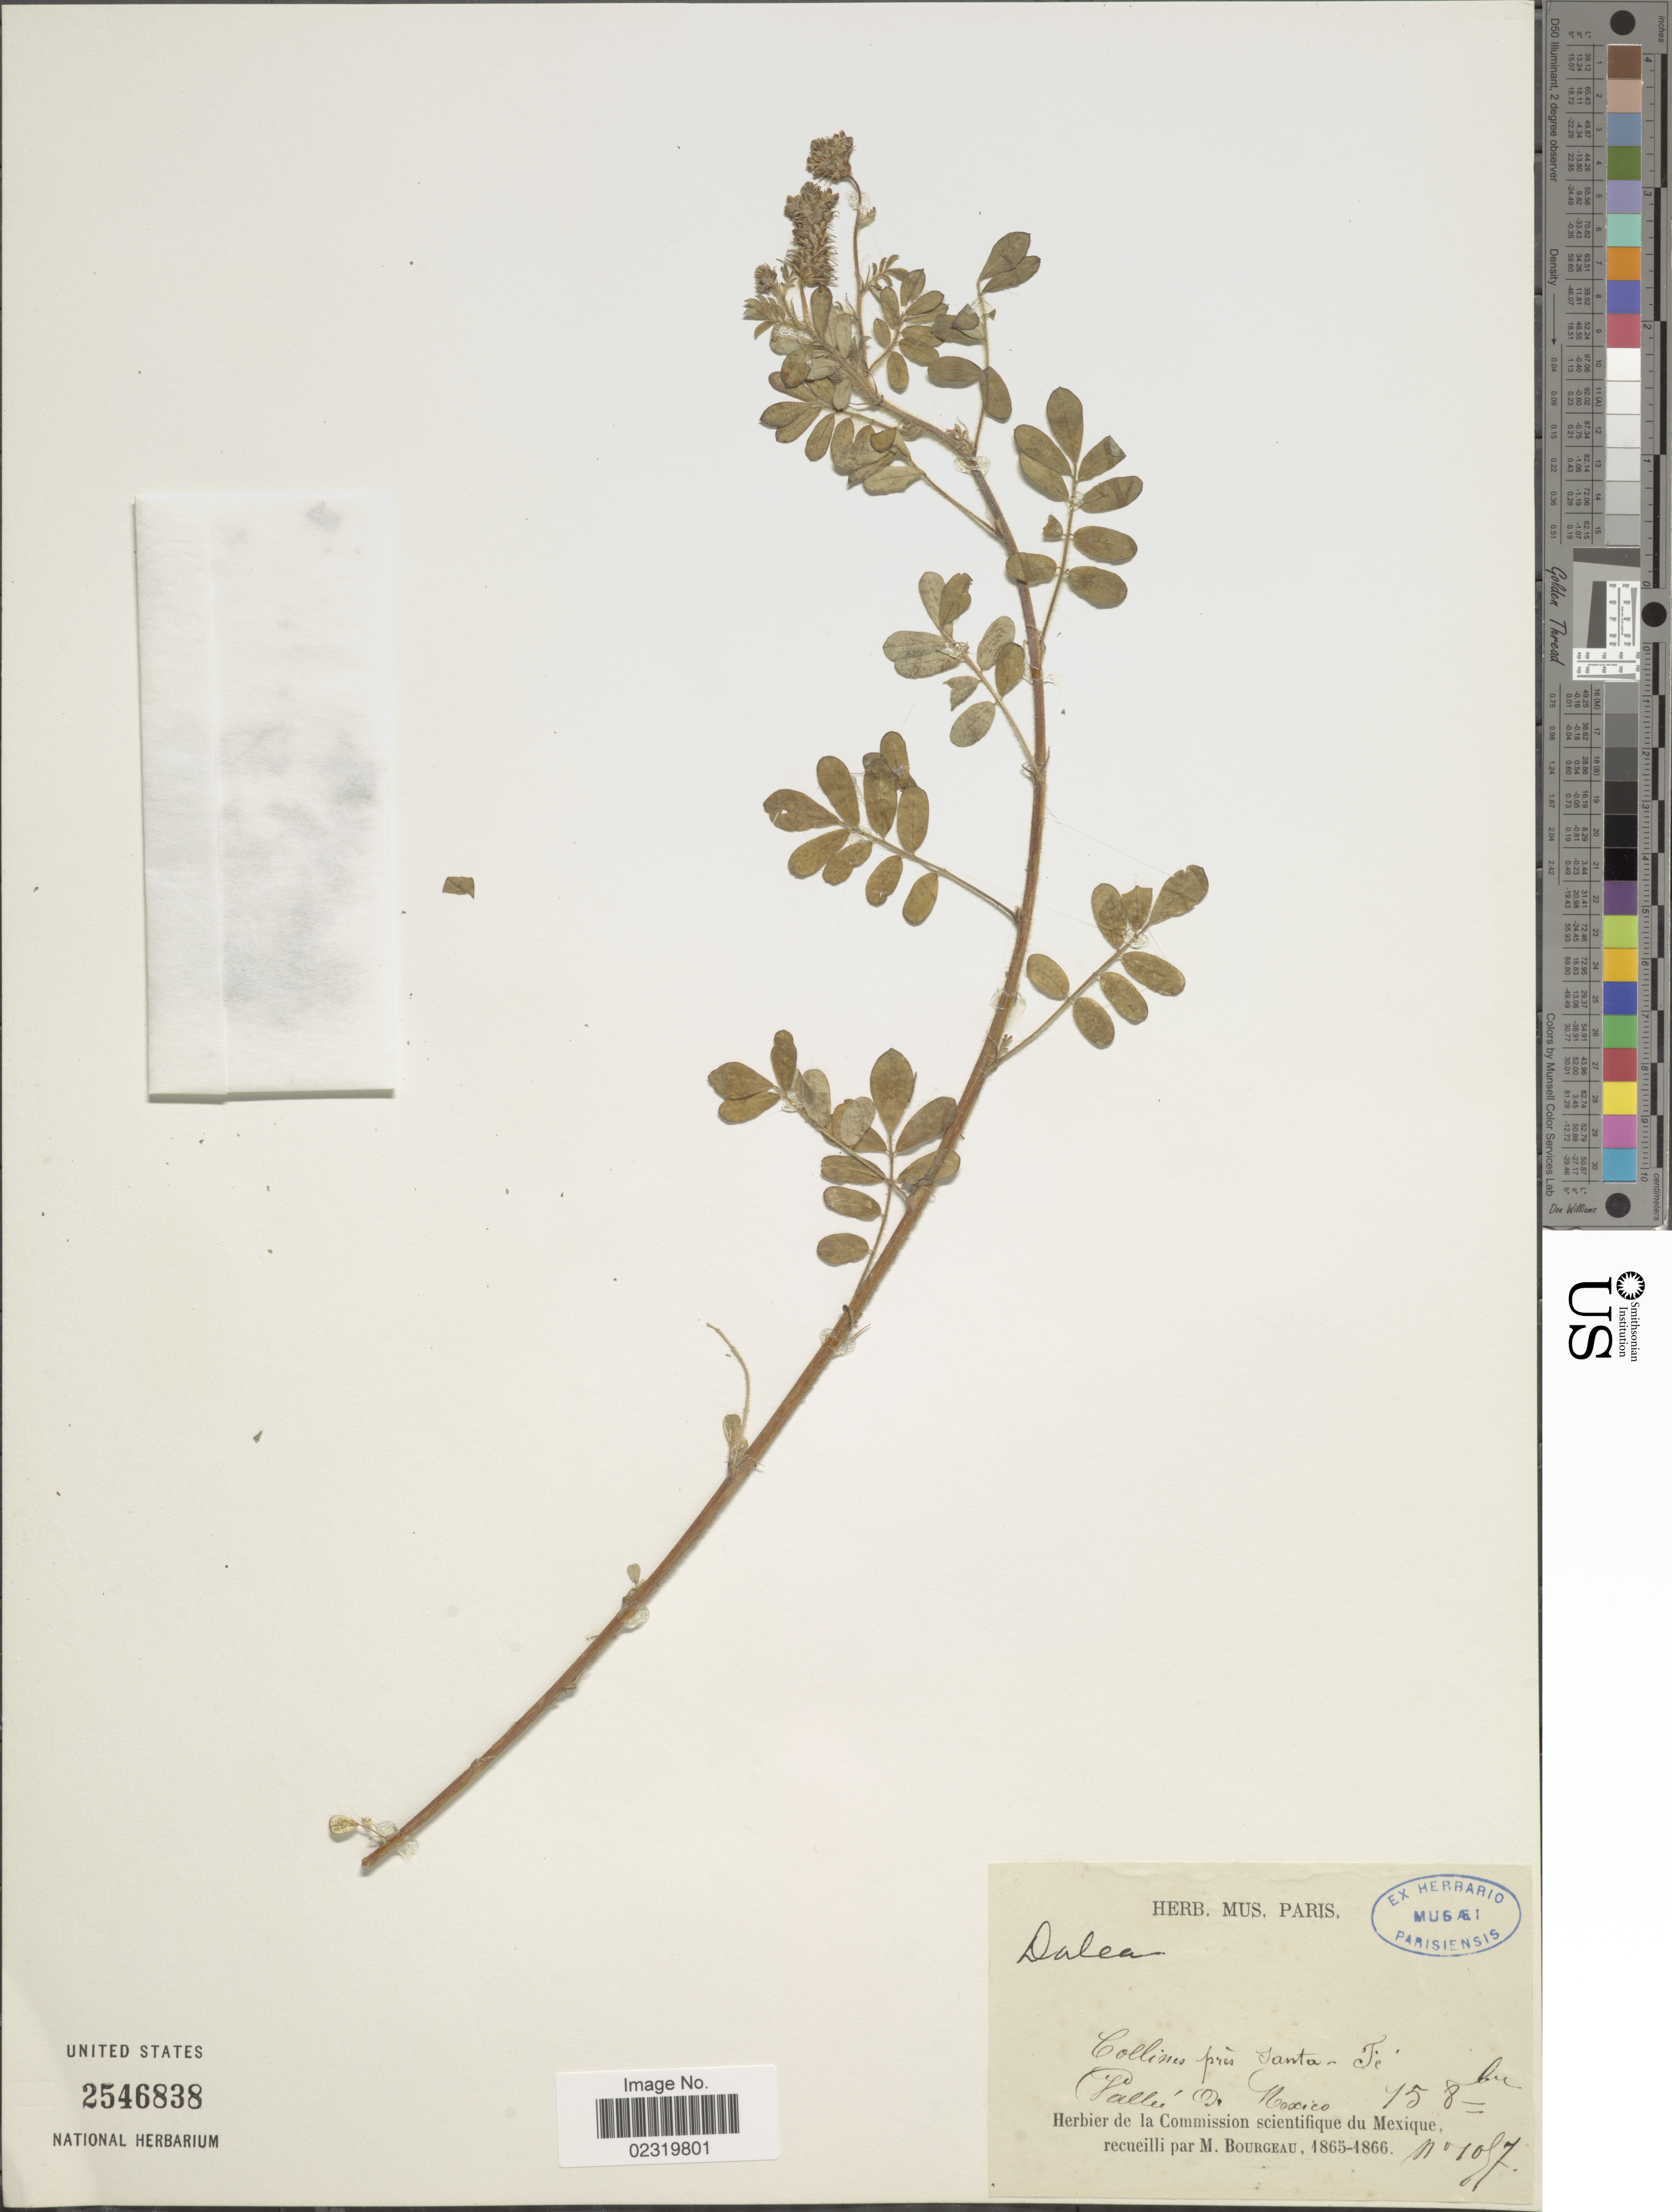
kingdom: Plantae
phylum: Tracheophyta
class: Magnoliopsida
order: Fabales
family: Fabaceae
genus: Dalea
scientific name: Dalea obovatifolia var. obovatifolia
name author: Ortega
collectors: M. Bourgeau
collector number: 1087*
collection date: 1865-10-15/1866-10-15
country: Mexico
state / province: México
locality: Valleé de Mexico. Santa Fe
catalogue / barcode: US 2546838